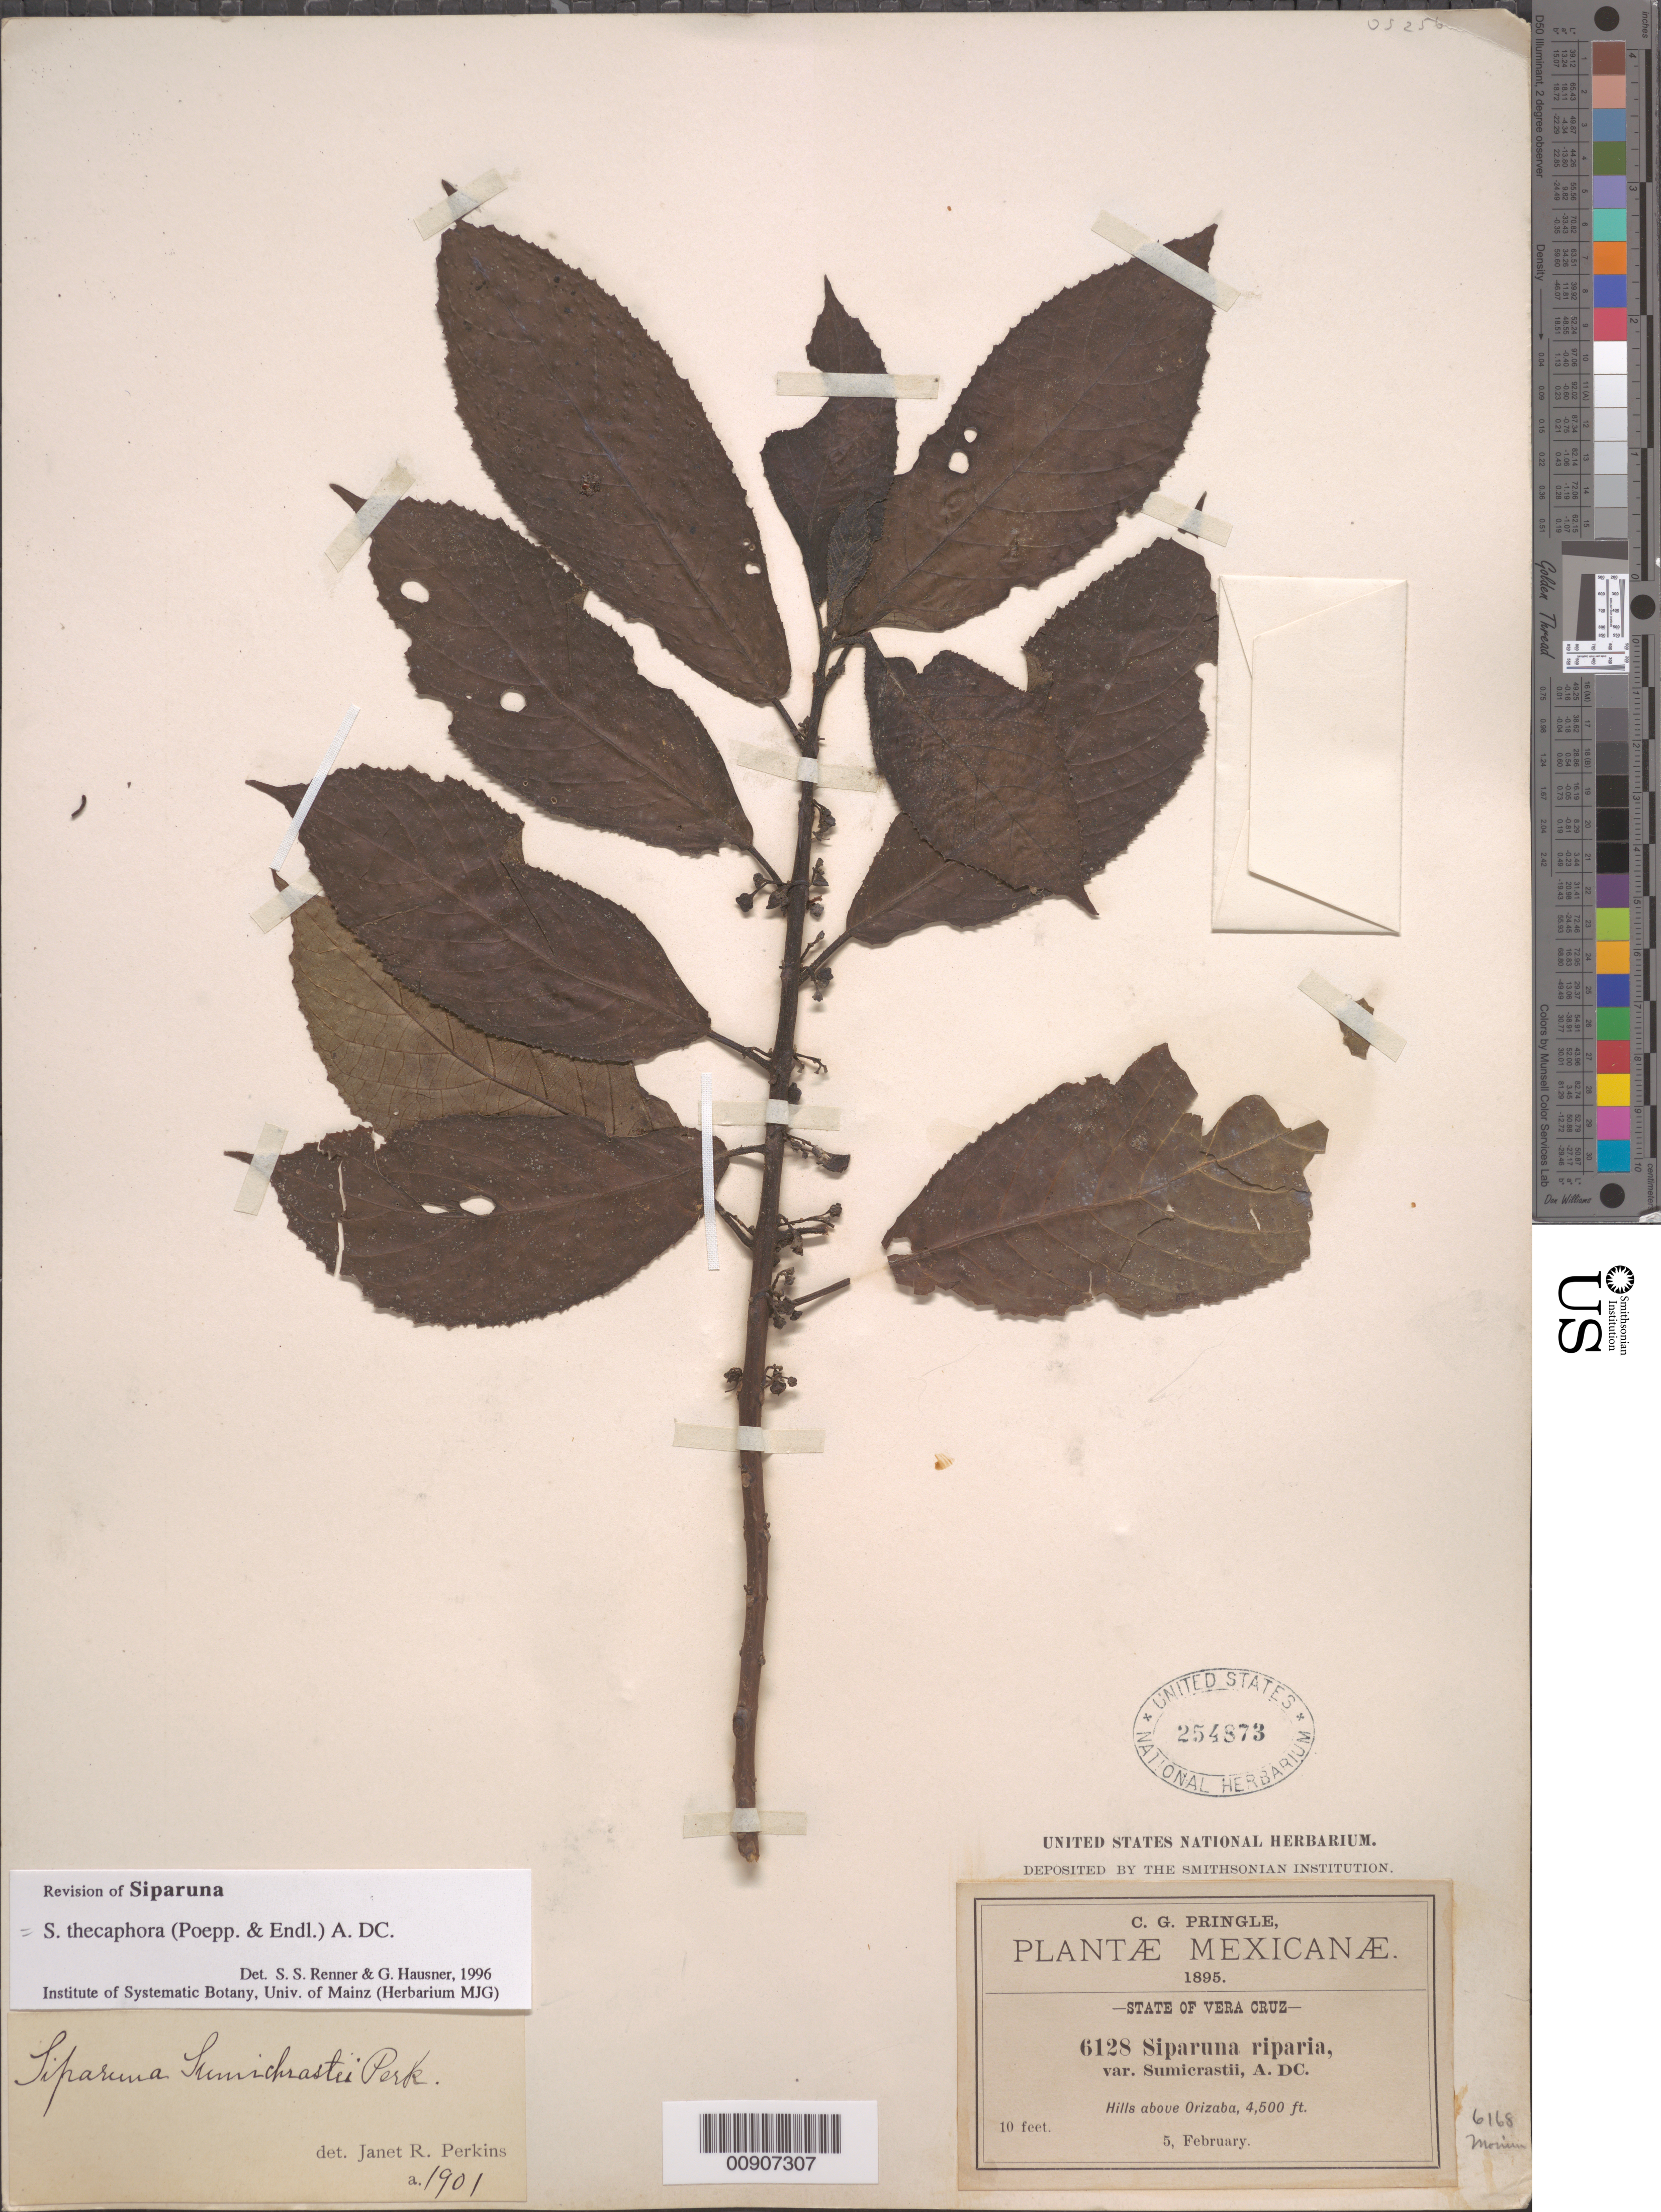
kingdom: Plantae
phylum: Tracheophyta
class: Magnoliopsida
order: Laurales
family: Siparunaceae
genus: Siparuna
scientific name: Siparuna thecaphora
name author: (Poepp. & Endl.) A. DC.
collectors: C. G. Pringle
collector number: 6128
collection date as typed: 05 Feb 1895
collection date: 1895-02-05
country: Mexico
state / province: Veracruz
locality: Hills above Orizaba, Veracruz.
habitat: Hills.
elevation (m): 1372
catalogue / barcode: US 254873